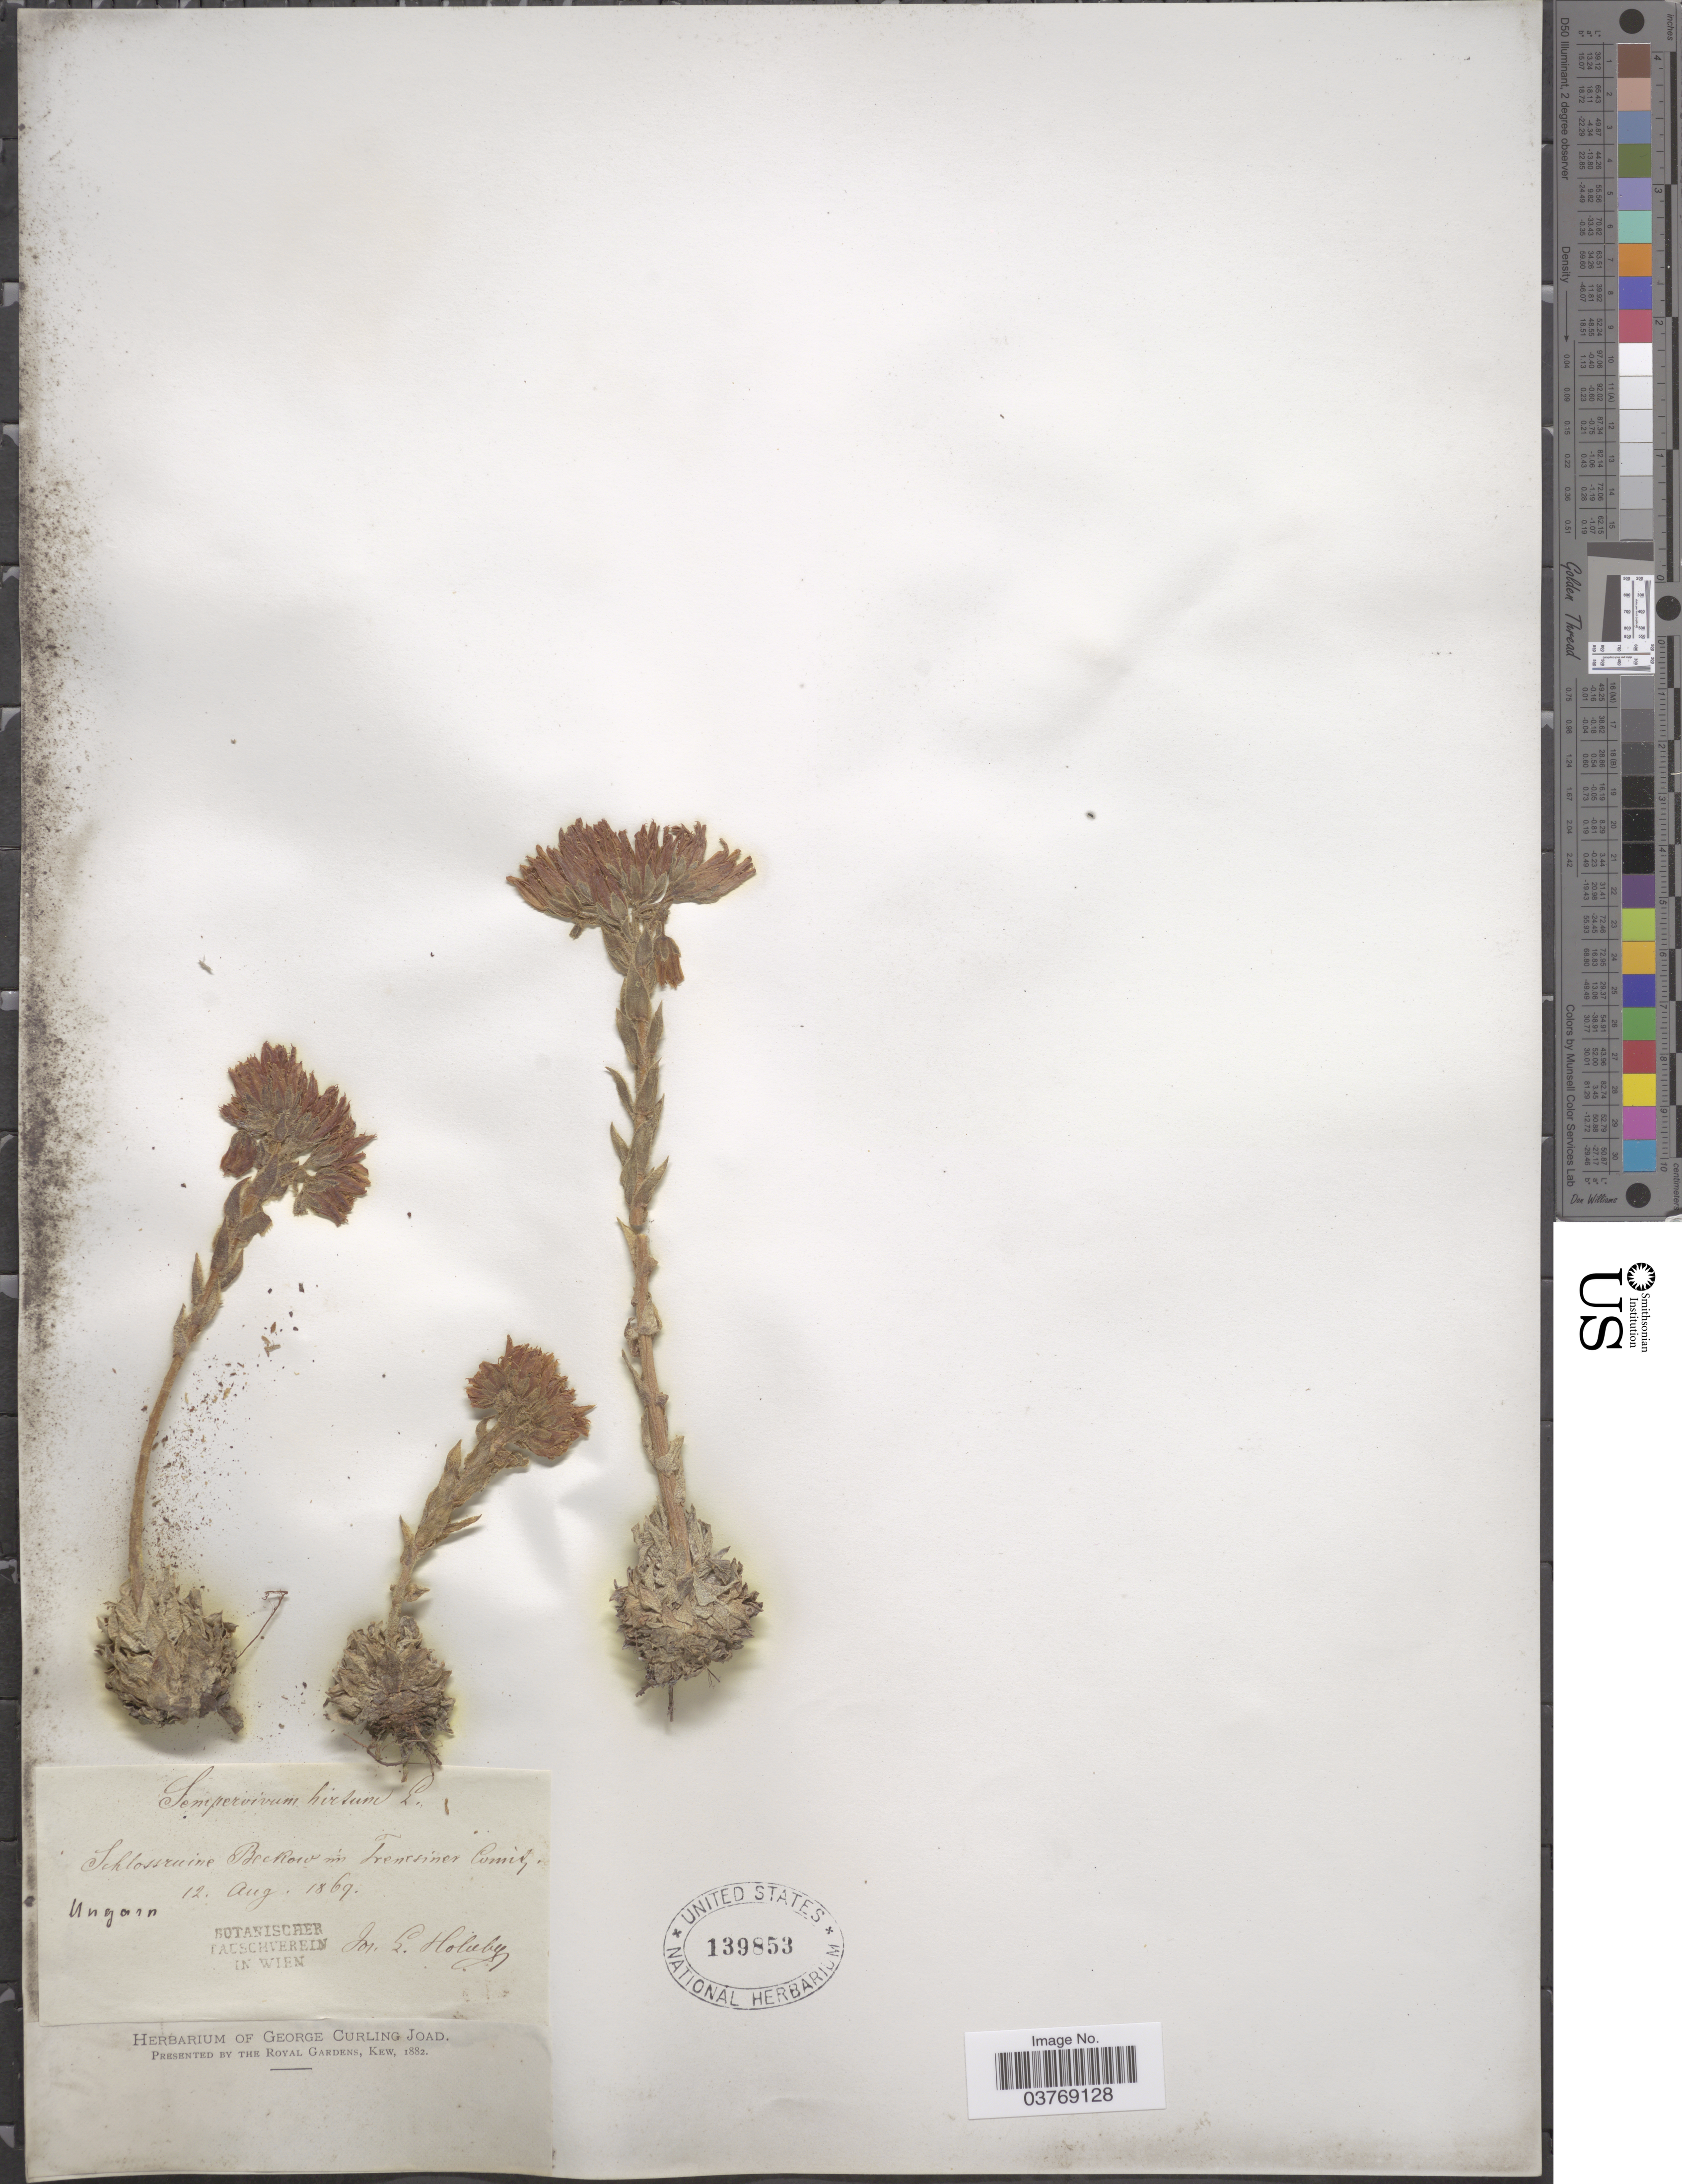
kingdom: Plantae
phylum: Tracheophyta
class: Magnoliopsida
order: Saxifragales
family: Crassulaceae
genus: Sempervivum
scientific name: Sempervivum hirtum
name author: L.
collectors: J. Holub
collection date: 1869-08-12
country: Hungary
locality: Schlossruine Becrow in Trenesines Comit.*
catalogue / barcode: US 139853